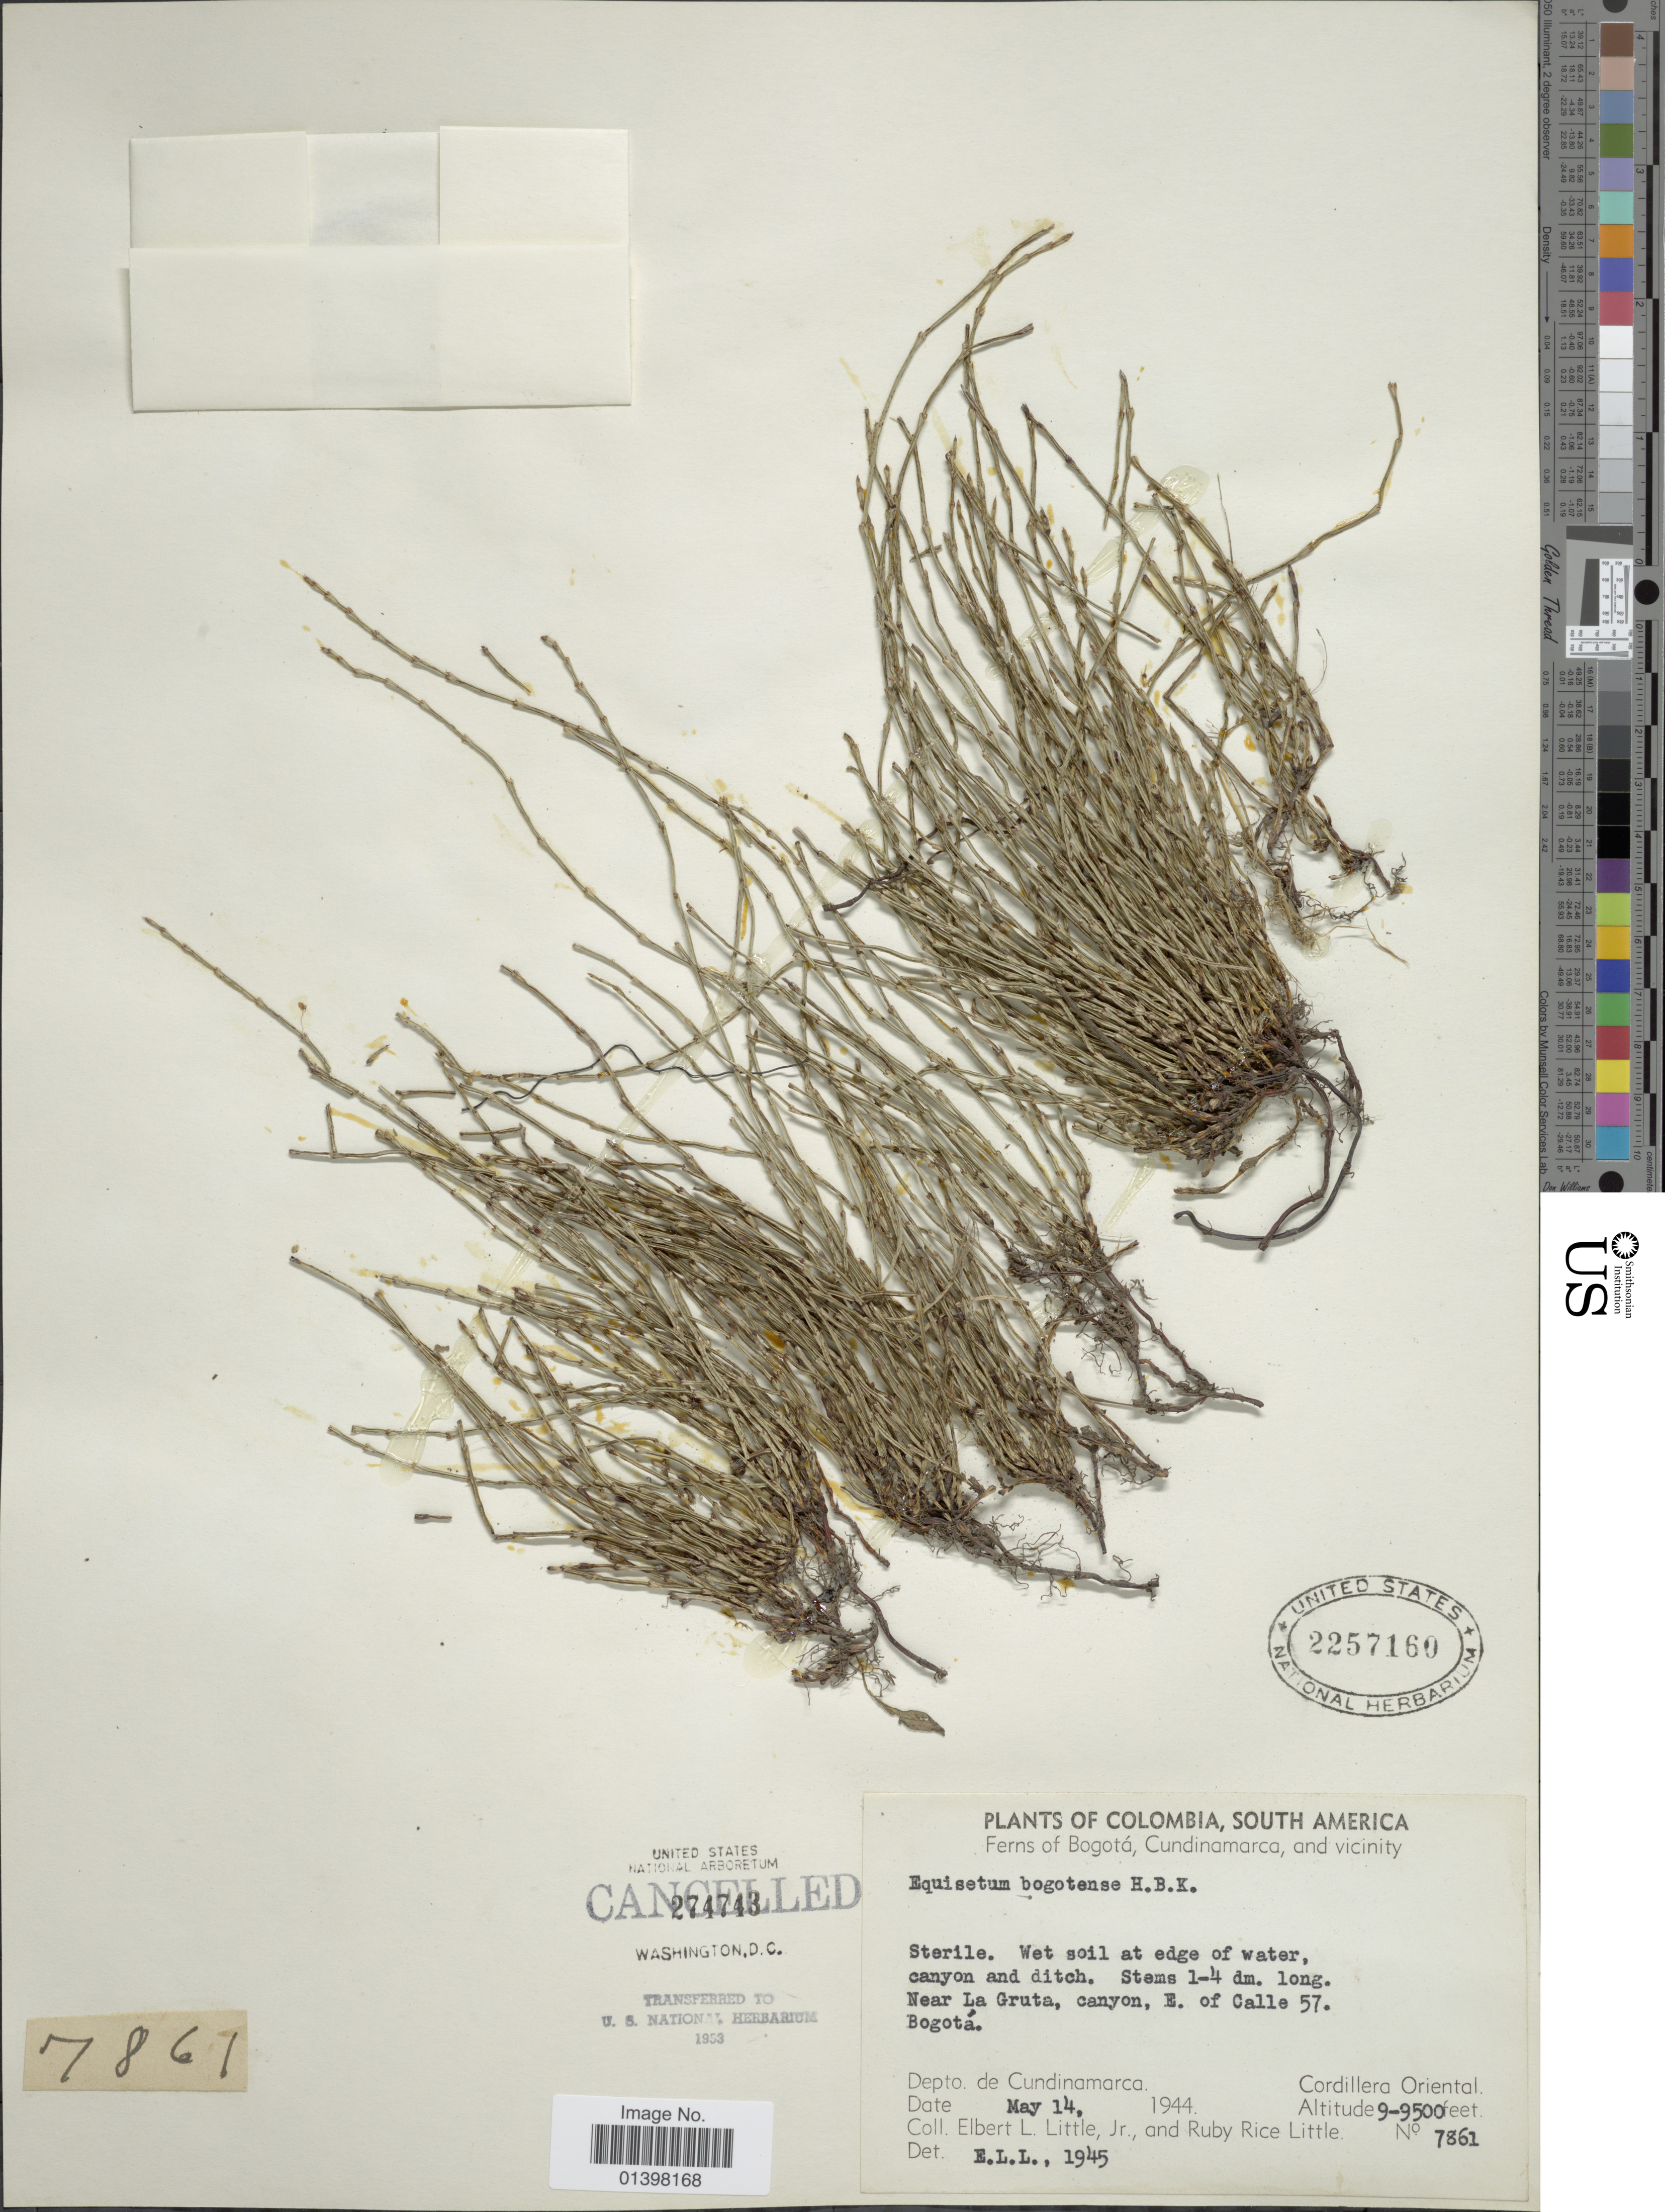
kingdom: Plantae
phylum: Tracheophyta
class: Polypodiopsida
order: Equisetales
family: Equisetaceae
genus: Equisetum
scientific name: Equisetum bogotense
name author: Kunth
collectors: E. L. Little & R. R. Little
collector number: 7861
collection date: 1944-05-14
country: Colombia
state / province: Cundinamarca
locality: Ferns of Bogotá, and vicinity, Near La Gruta, canyon, E of Calle 57, Bogotá, Cordillera Oriental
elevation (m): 2743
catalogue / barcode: US 2257160